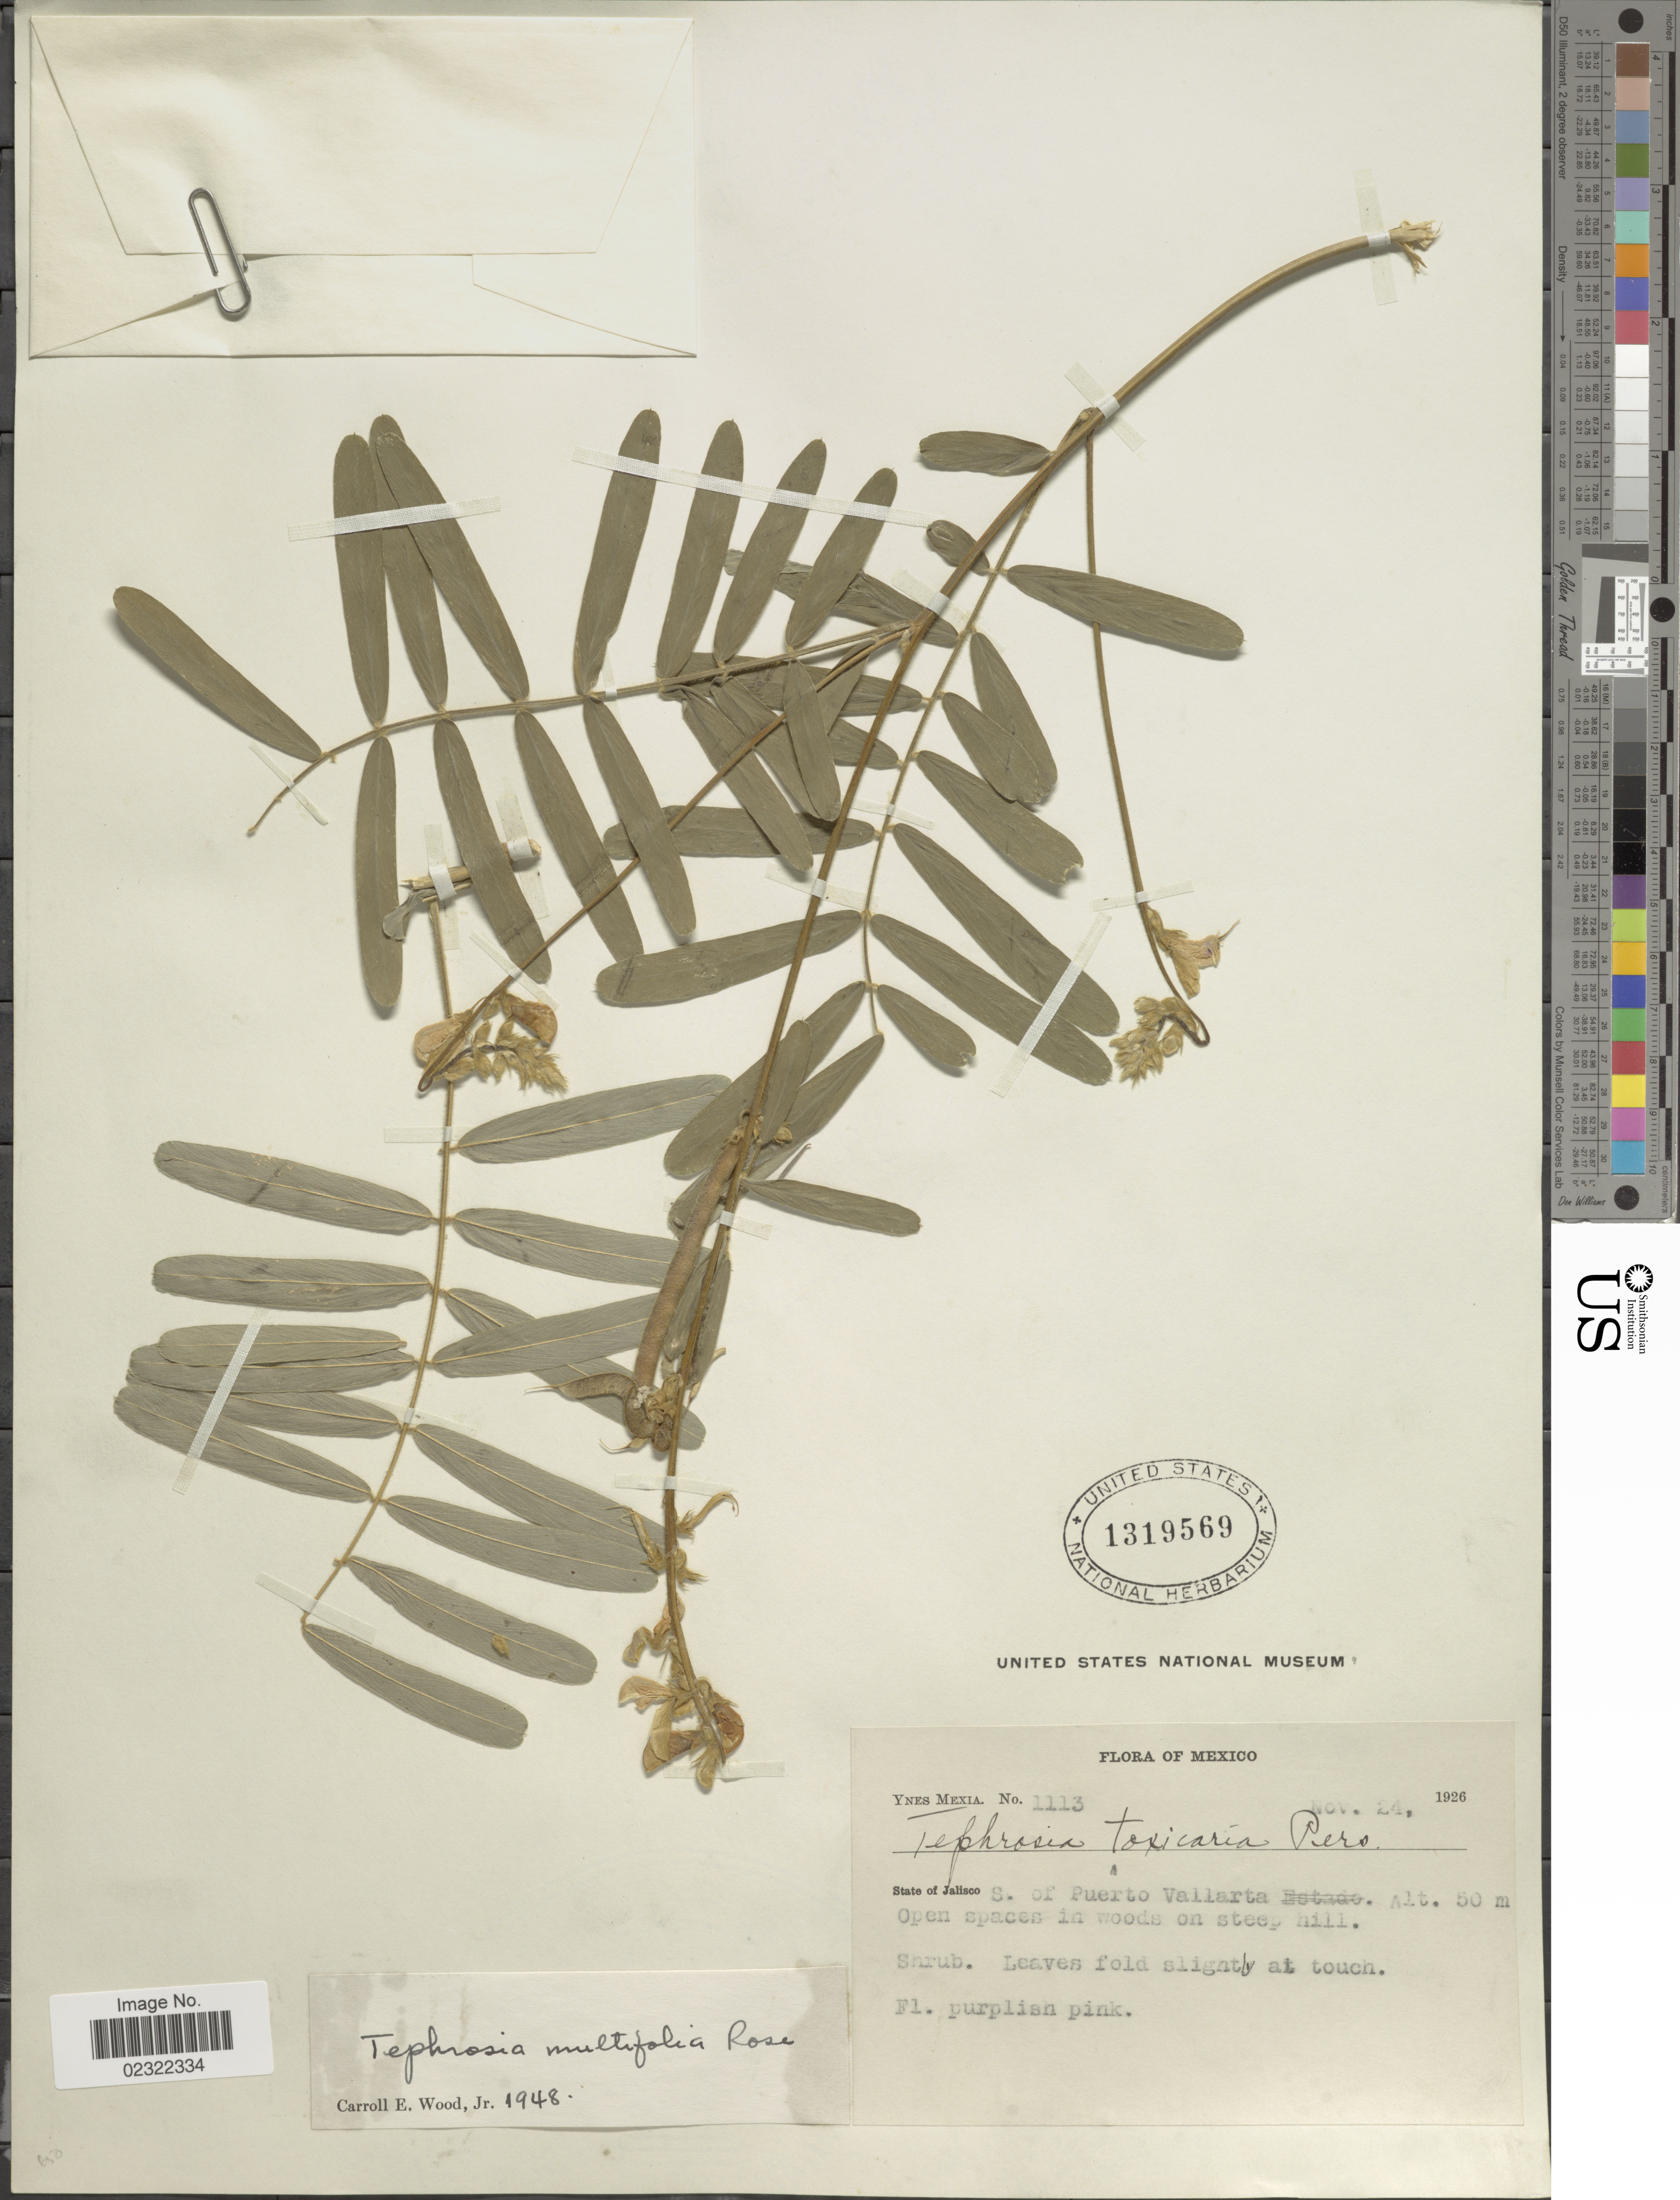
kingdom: Plantae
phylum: Tracheophyta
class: Magnoliopsida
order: Fabales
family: Fabaceae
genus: Tephrosia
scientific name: Tephrosia multifolia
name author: Rose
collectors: Y. Mexia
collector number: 1113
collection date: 1926-11-24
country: Mexico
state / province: Jalisco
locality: State of Jalisco S. of Puerto Vallarta.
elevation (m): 50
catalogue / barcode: US 1319569